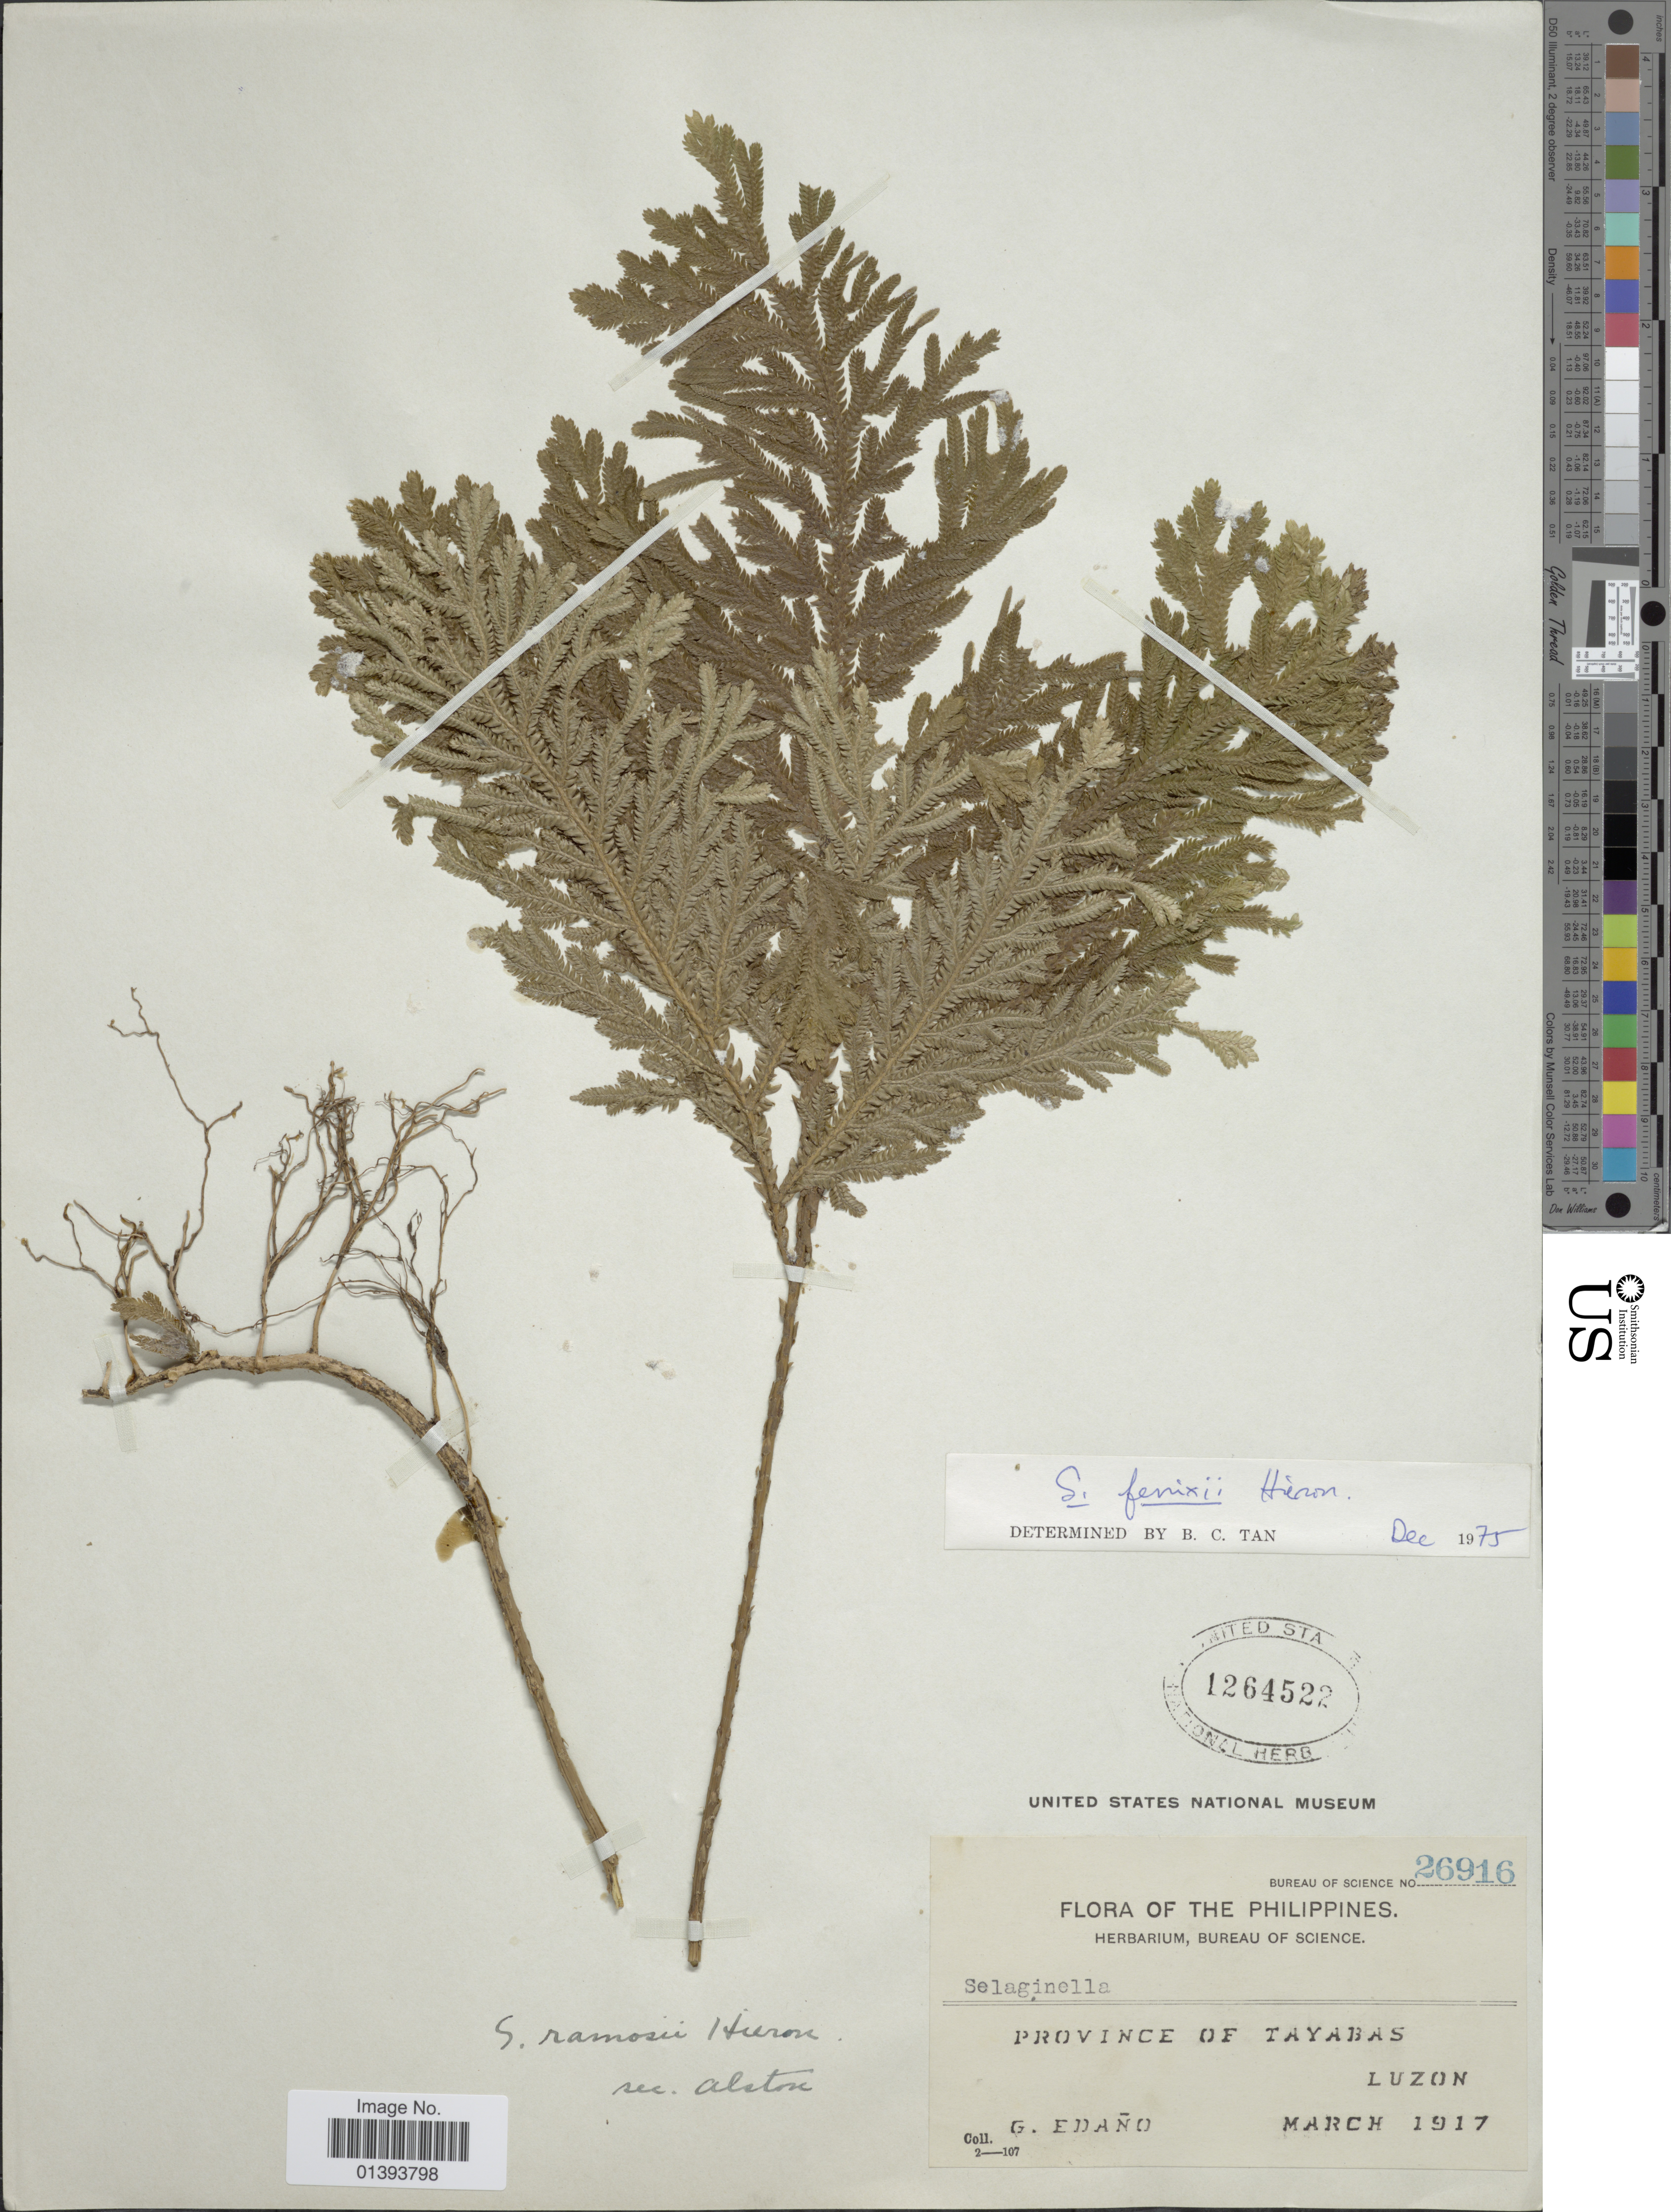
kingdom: Plantae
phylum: Tracheophyta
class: Lycopodiopsida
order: Selaginellales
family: Selaginellaceae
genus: Selaginella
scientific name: Selaginella fenixii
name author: Hieron.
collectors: G. E. Edaño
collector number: Bureau of Science 26916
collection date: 1917-03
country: Philippines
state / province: Central Luzon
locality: Province of Tayabas, Luzon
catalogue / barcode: US 1264522